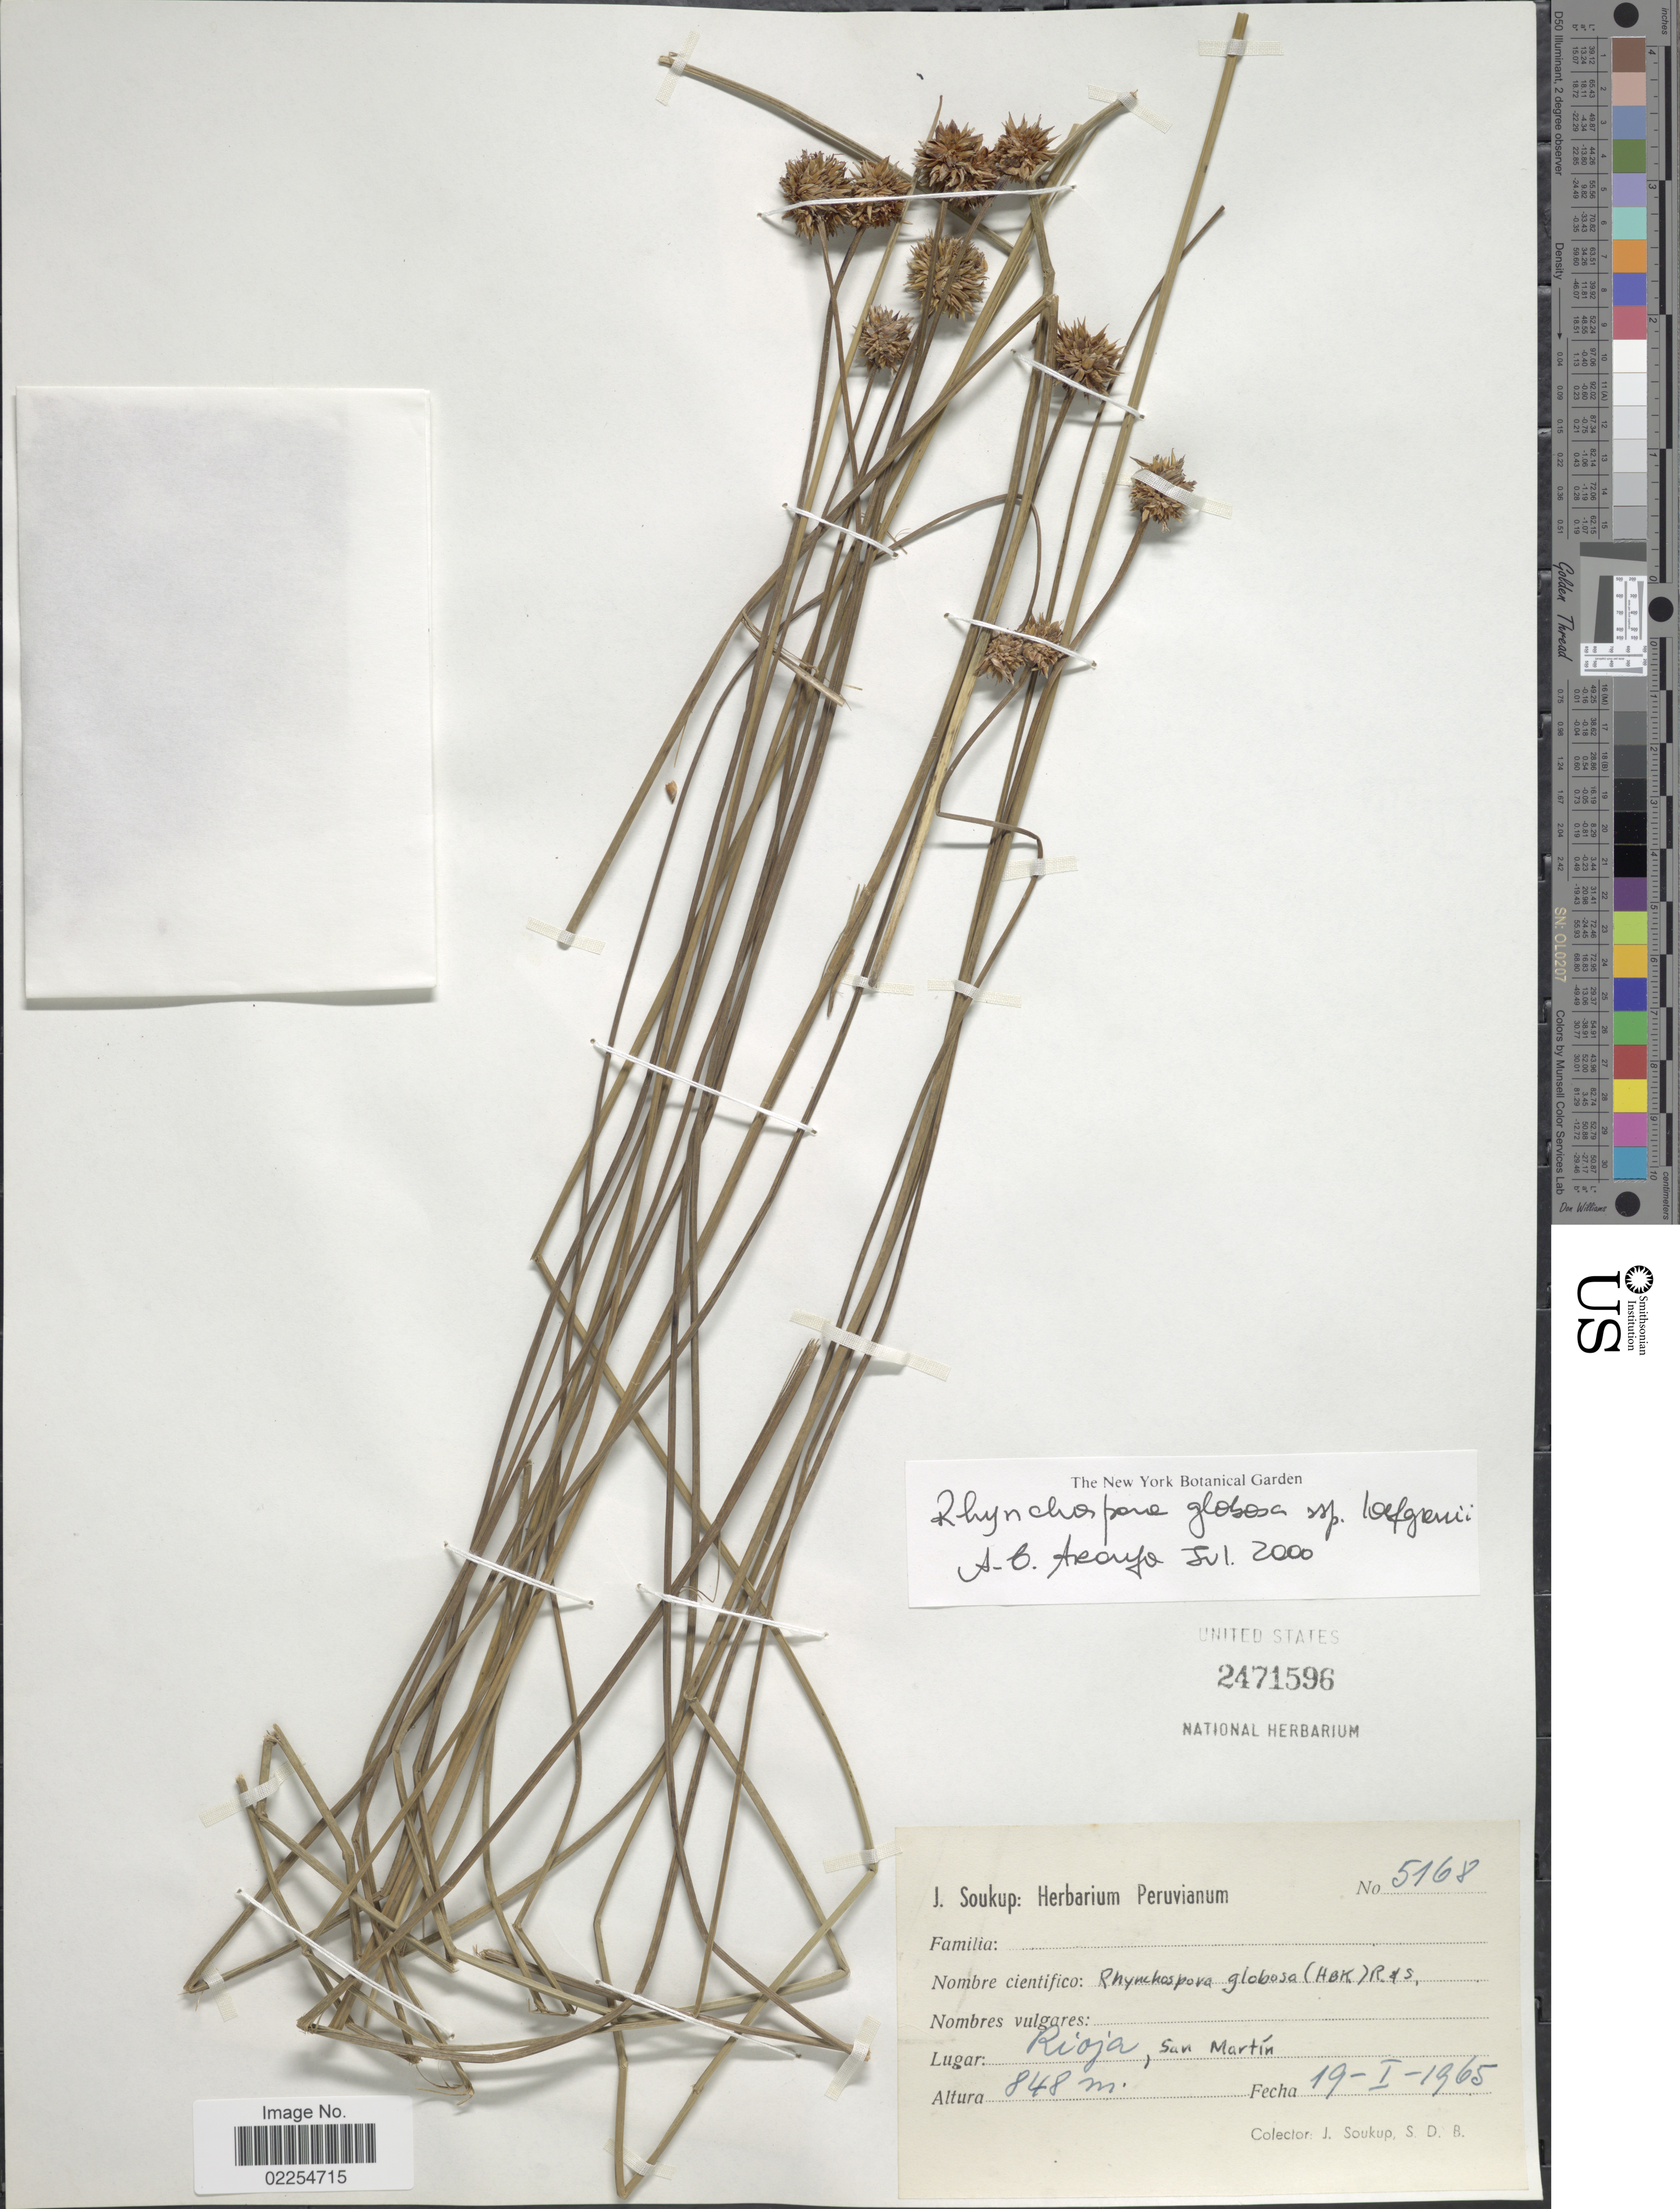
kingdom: Plantae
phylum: Tracheophyta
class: Liliopsida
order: Poales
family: Cyperaceae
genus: Rhynchospora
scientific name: Rhynchospora globosa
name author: (Kunth) Roem. & Schult.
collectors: J. Soukup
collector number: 5168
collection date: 1965-01-19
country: Peru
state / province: San Martín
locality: Rioja, San Martin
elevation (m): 848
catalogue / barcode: US 2471596